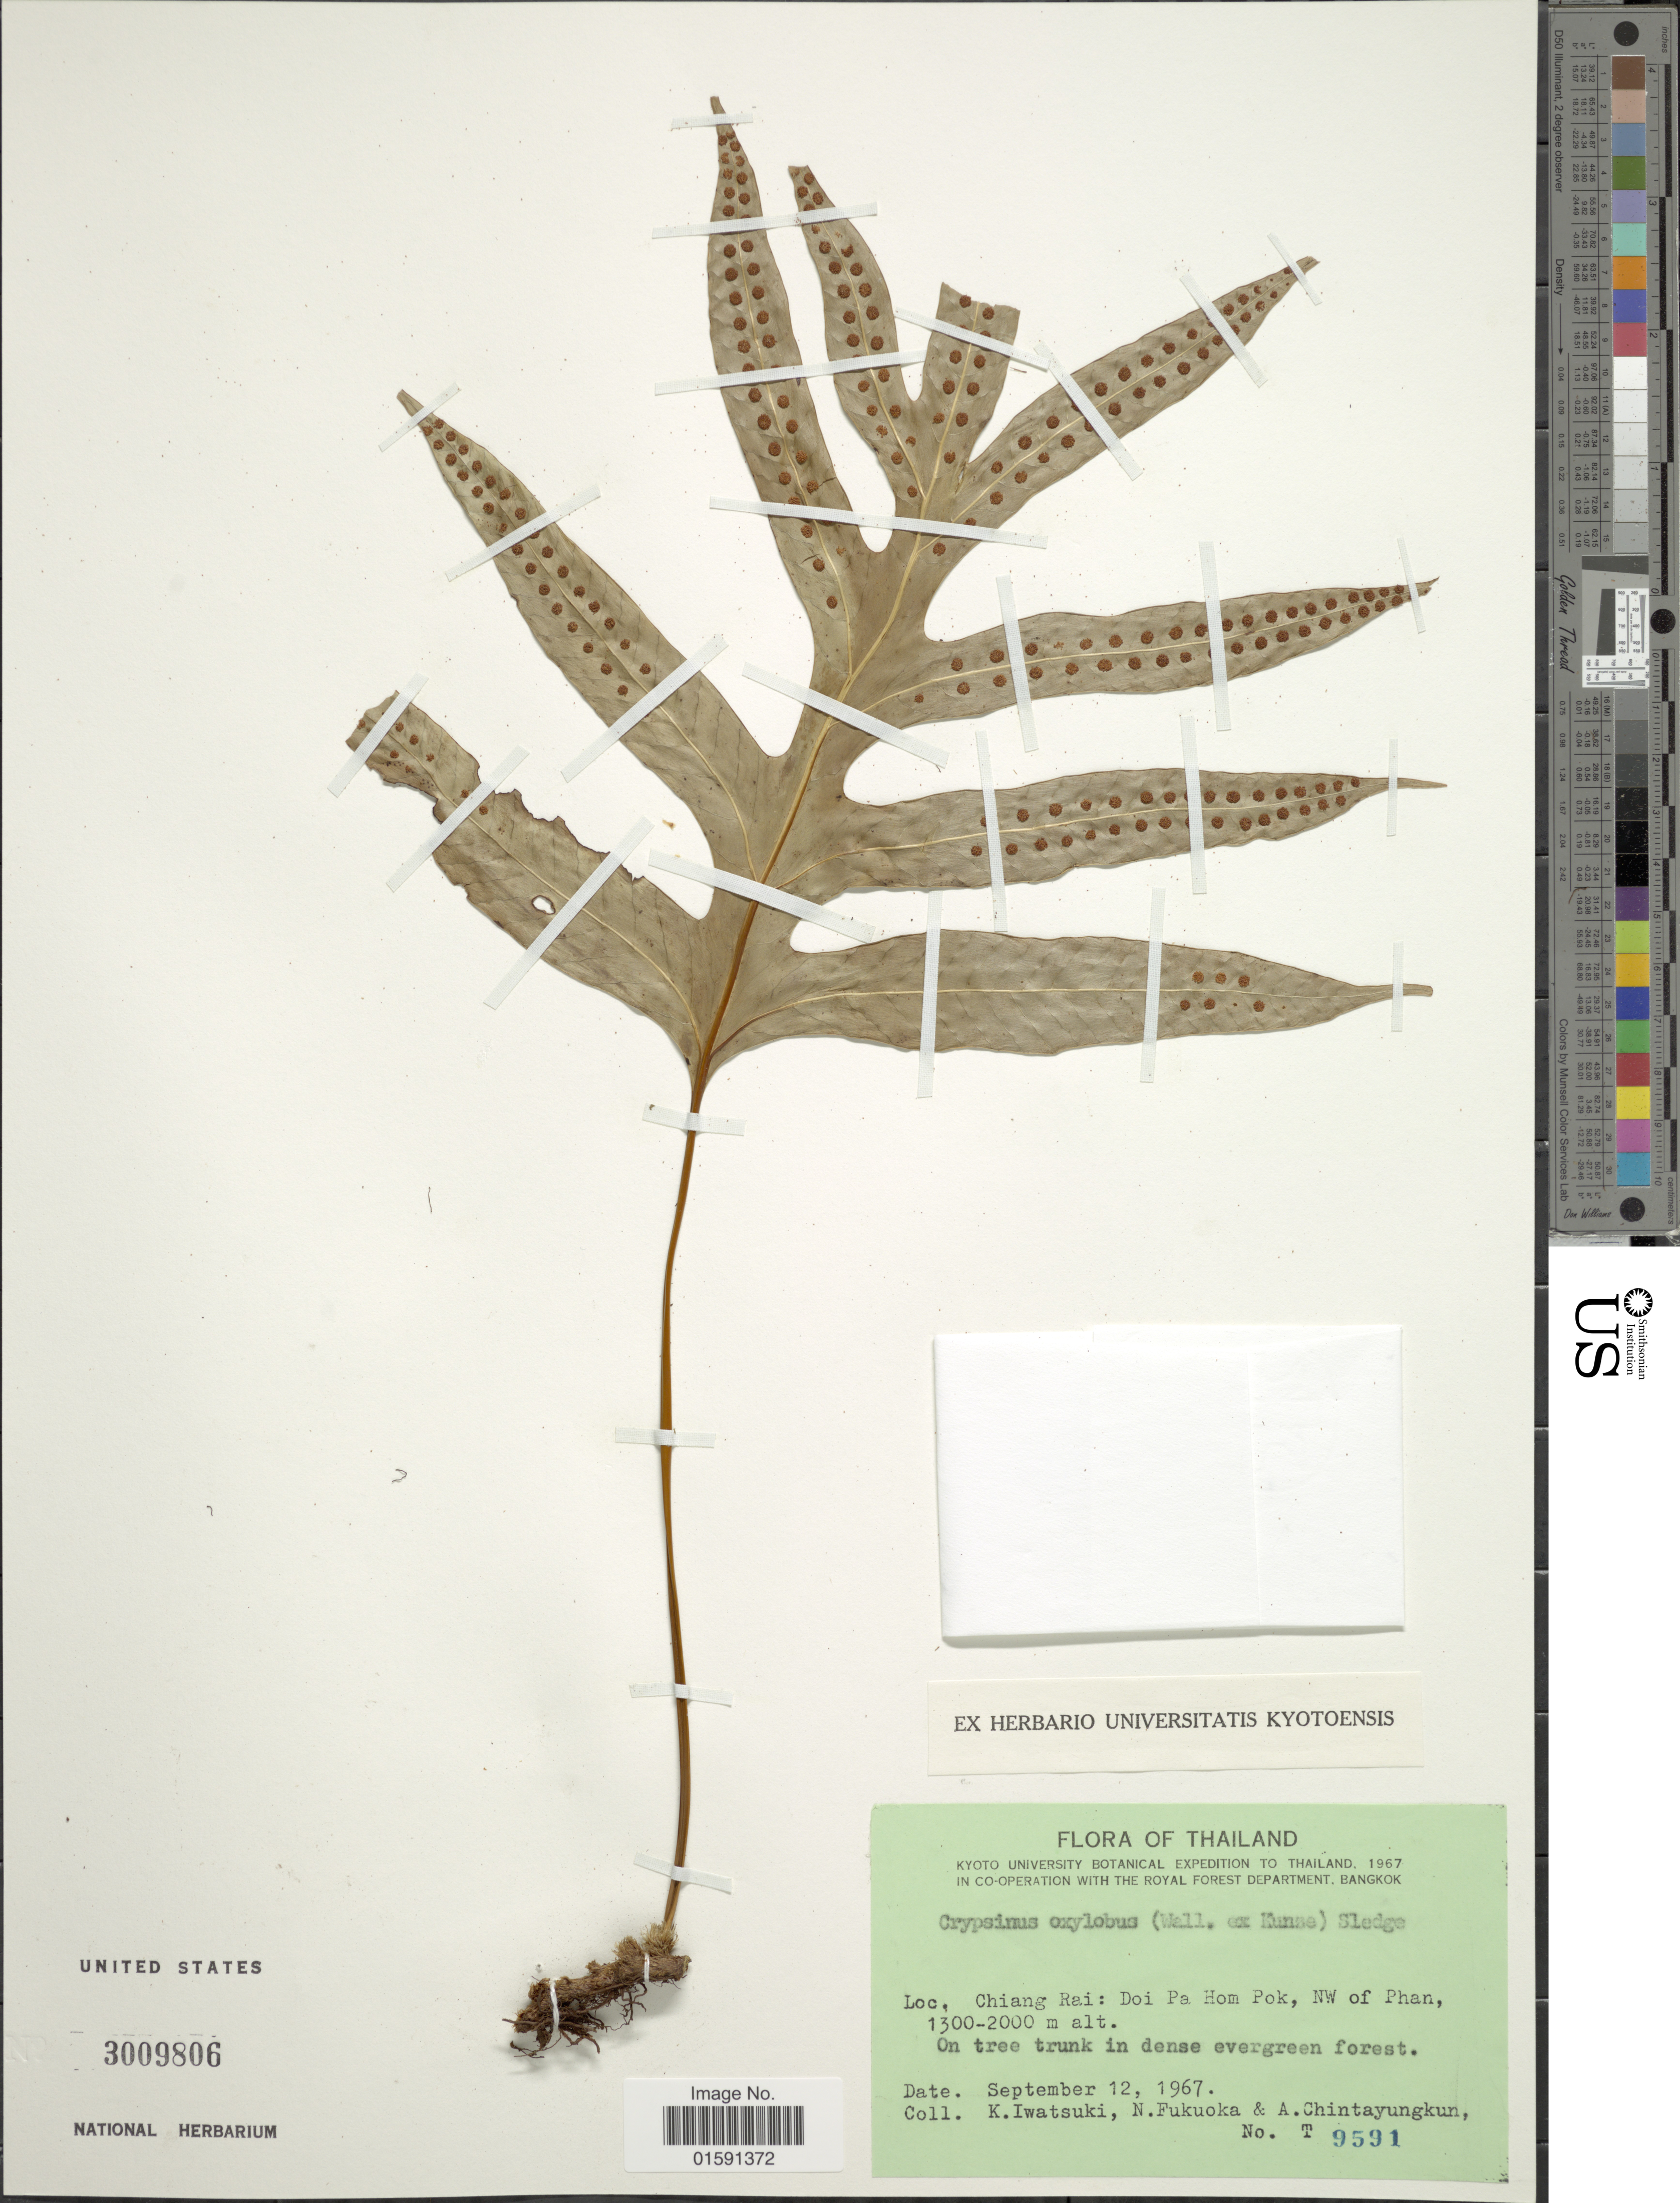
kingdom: Plantae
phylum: Tracheophyta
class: Polypodiopsida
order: Polypodiales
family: Polypodiaceae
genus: Selliguea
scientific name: Selliguea oxyloba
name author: (Wall. ex Kunze) Fraser-Jenk.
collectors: K. Iwatsuki, N. Fukuoka & A. Chintayungkun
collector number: T 9591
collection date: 1967-09-12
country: Thailand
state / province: Chiang Rai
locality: Chiang Rai: Doi Pa Hom Pok, NW of Phan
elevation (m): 1300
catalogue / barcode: US 3009806